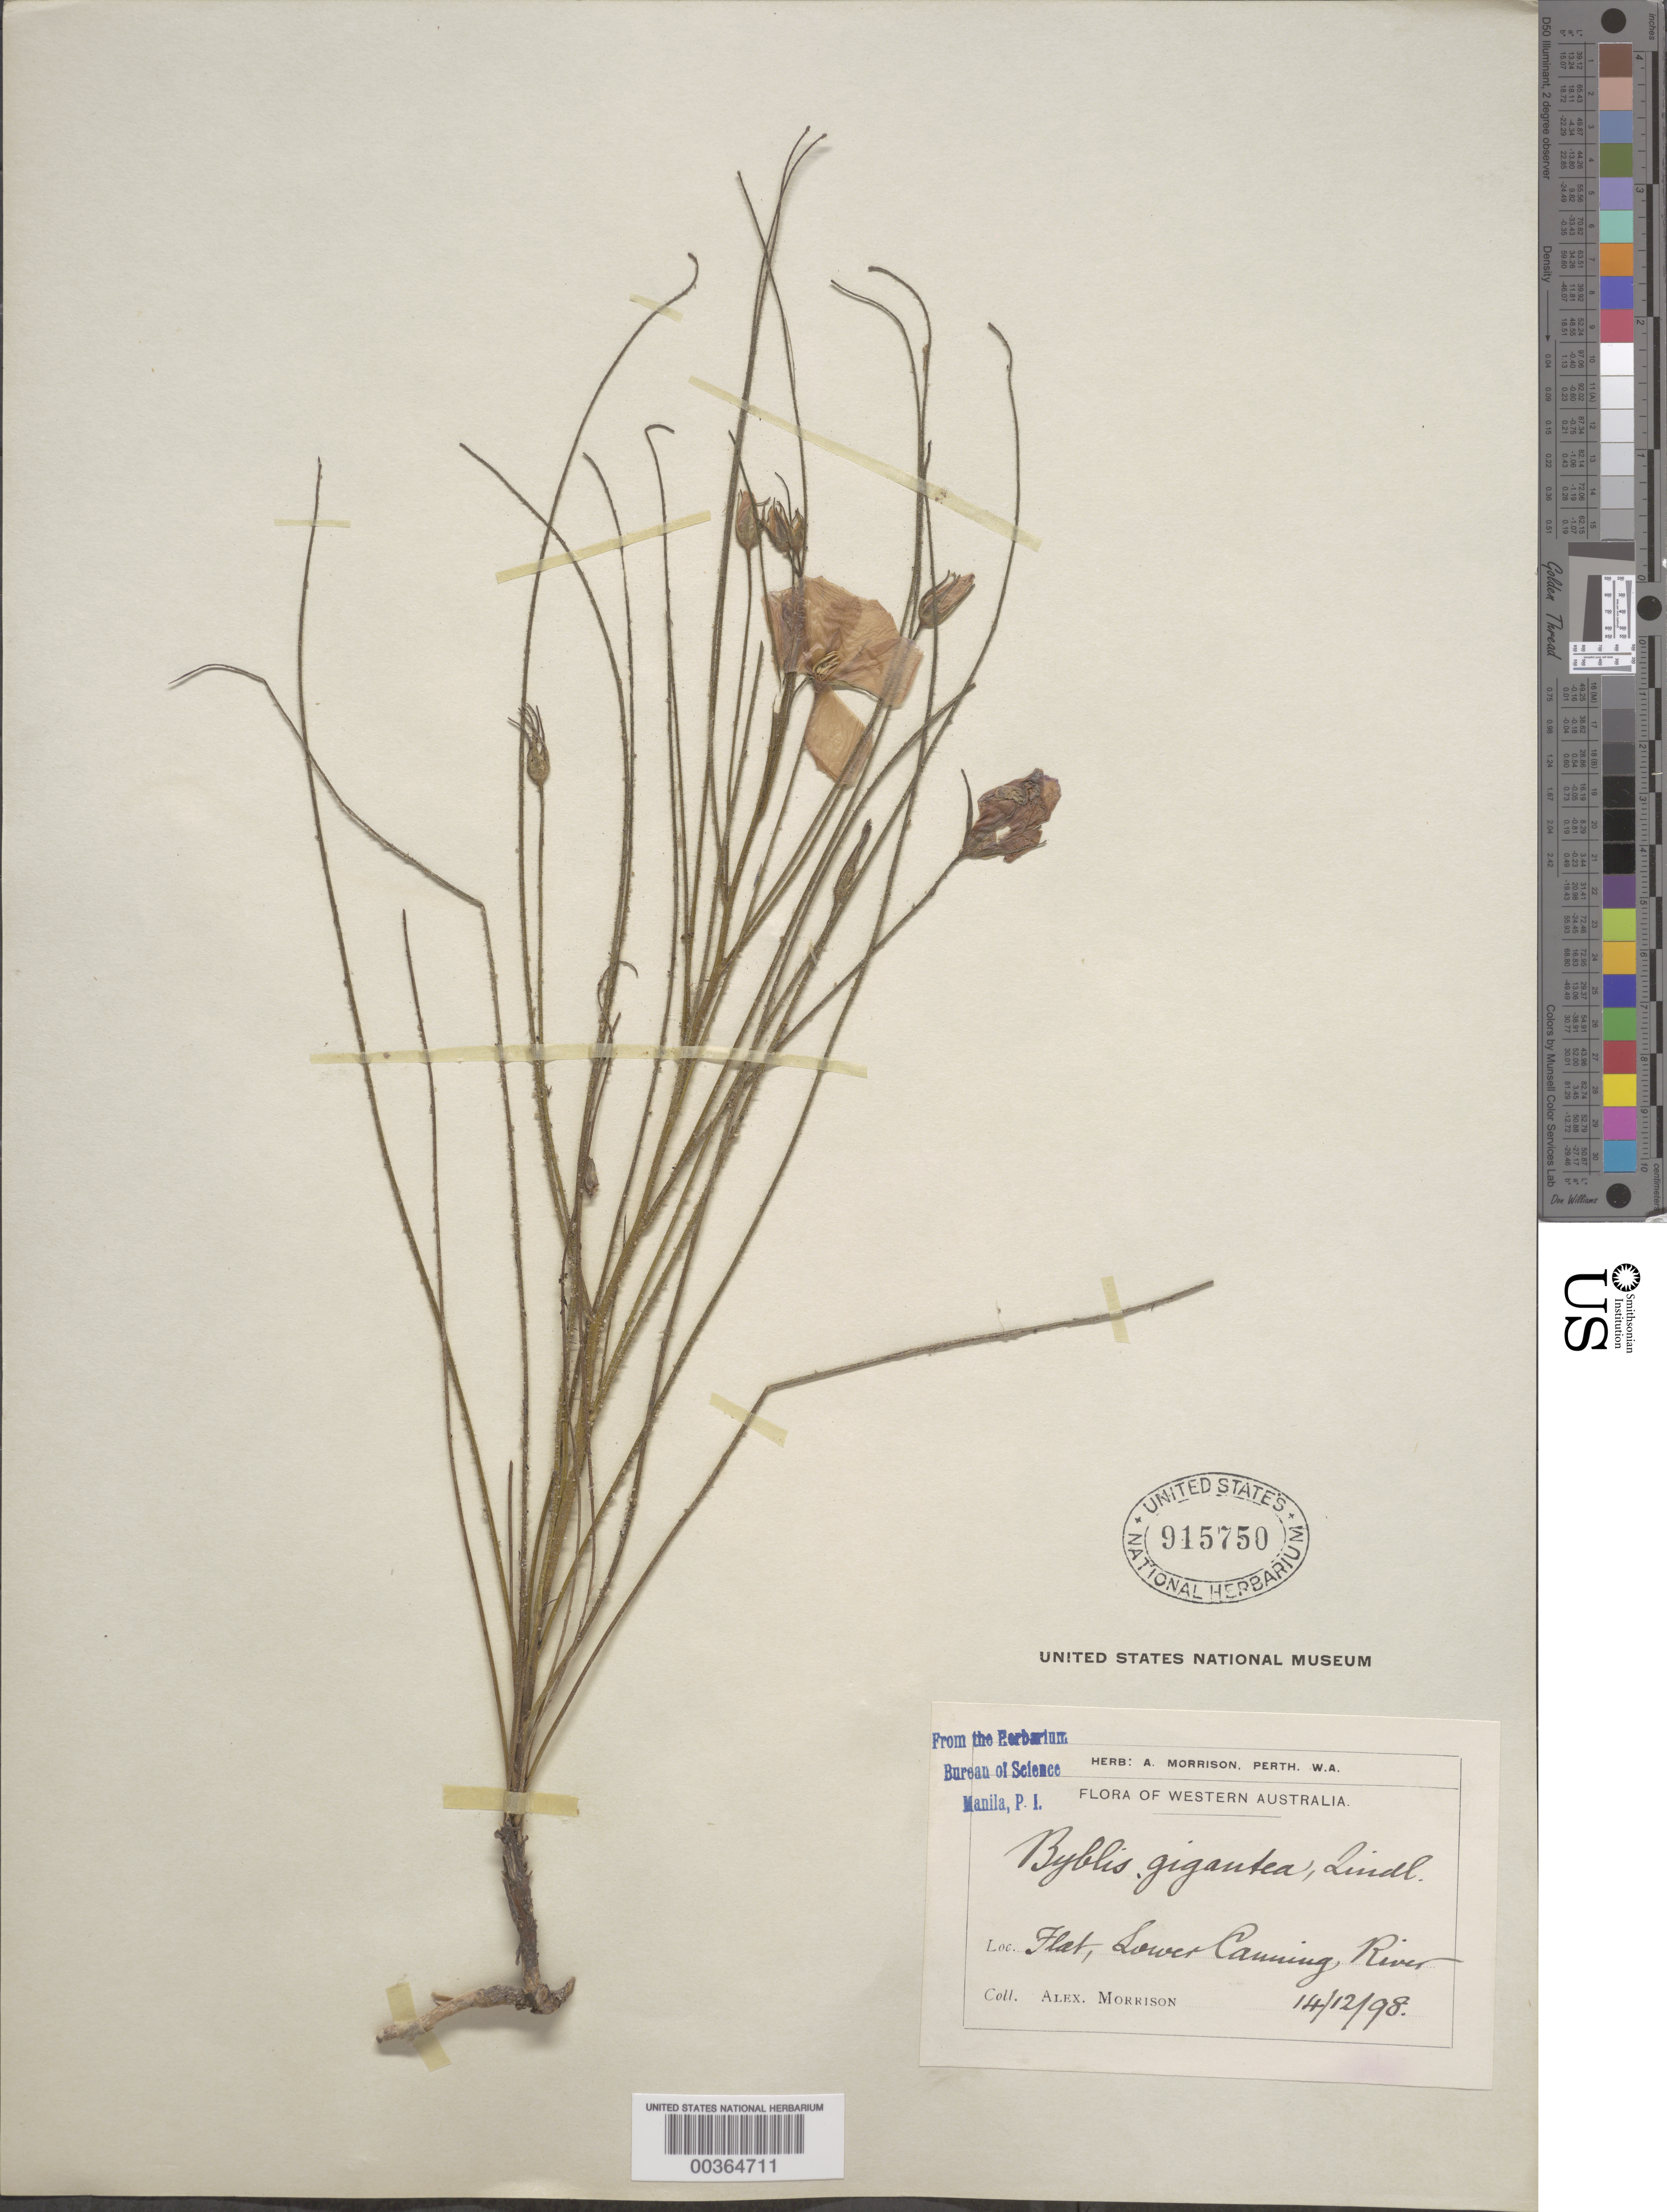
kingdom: Plantae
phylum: Tracheophyta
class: Magnoliopsida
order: Lamiales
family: Byblidaceae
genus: Byblis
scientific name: Byblis gigantea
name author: Lindl.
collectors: A. Morrison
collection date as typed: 14 Dec 1898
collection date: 1898-12-14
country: Australia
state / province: Western Australia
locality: Lower canning river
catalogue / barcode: US 915750